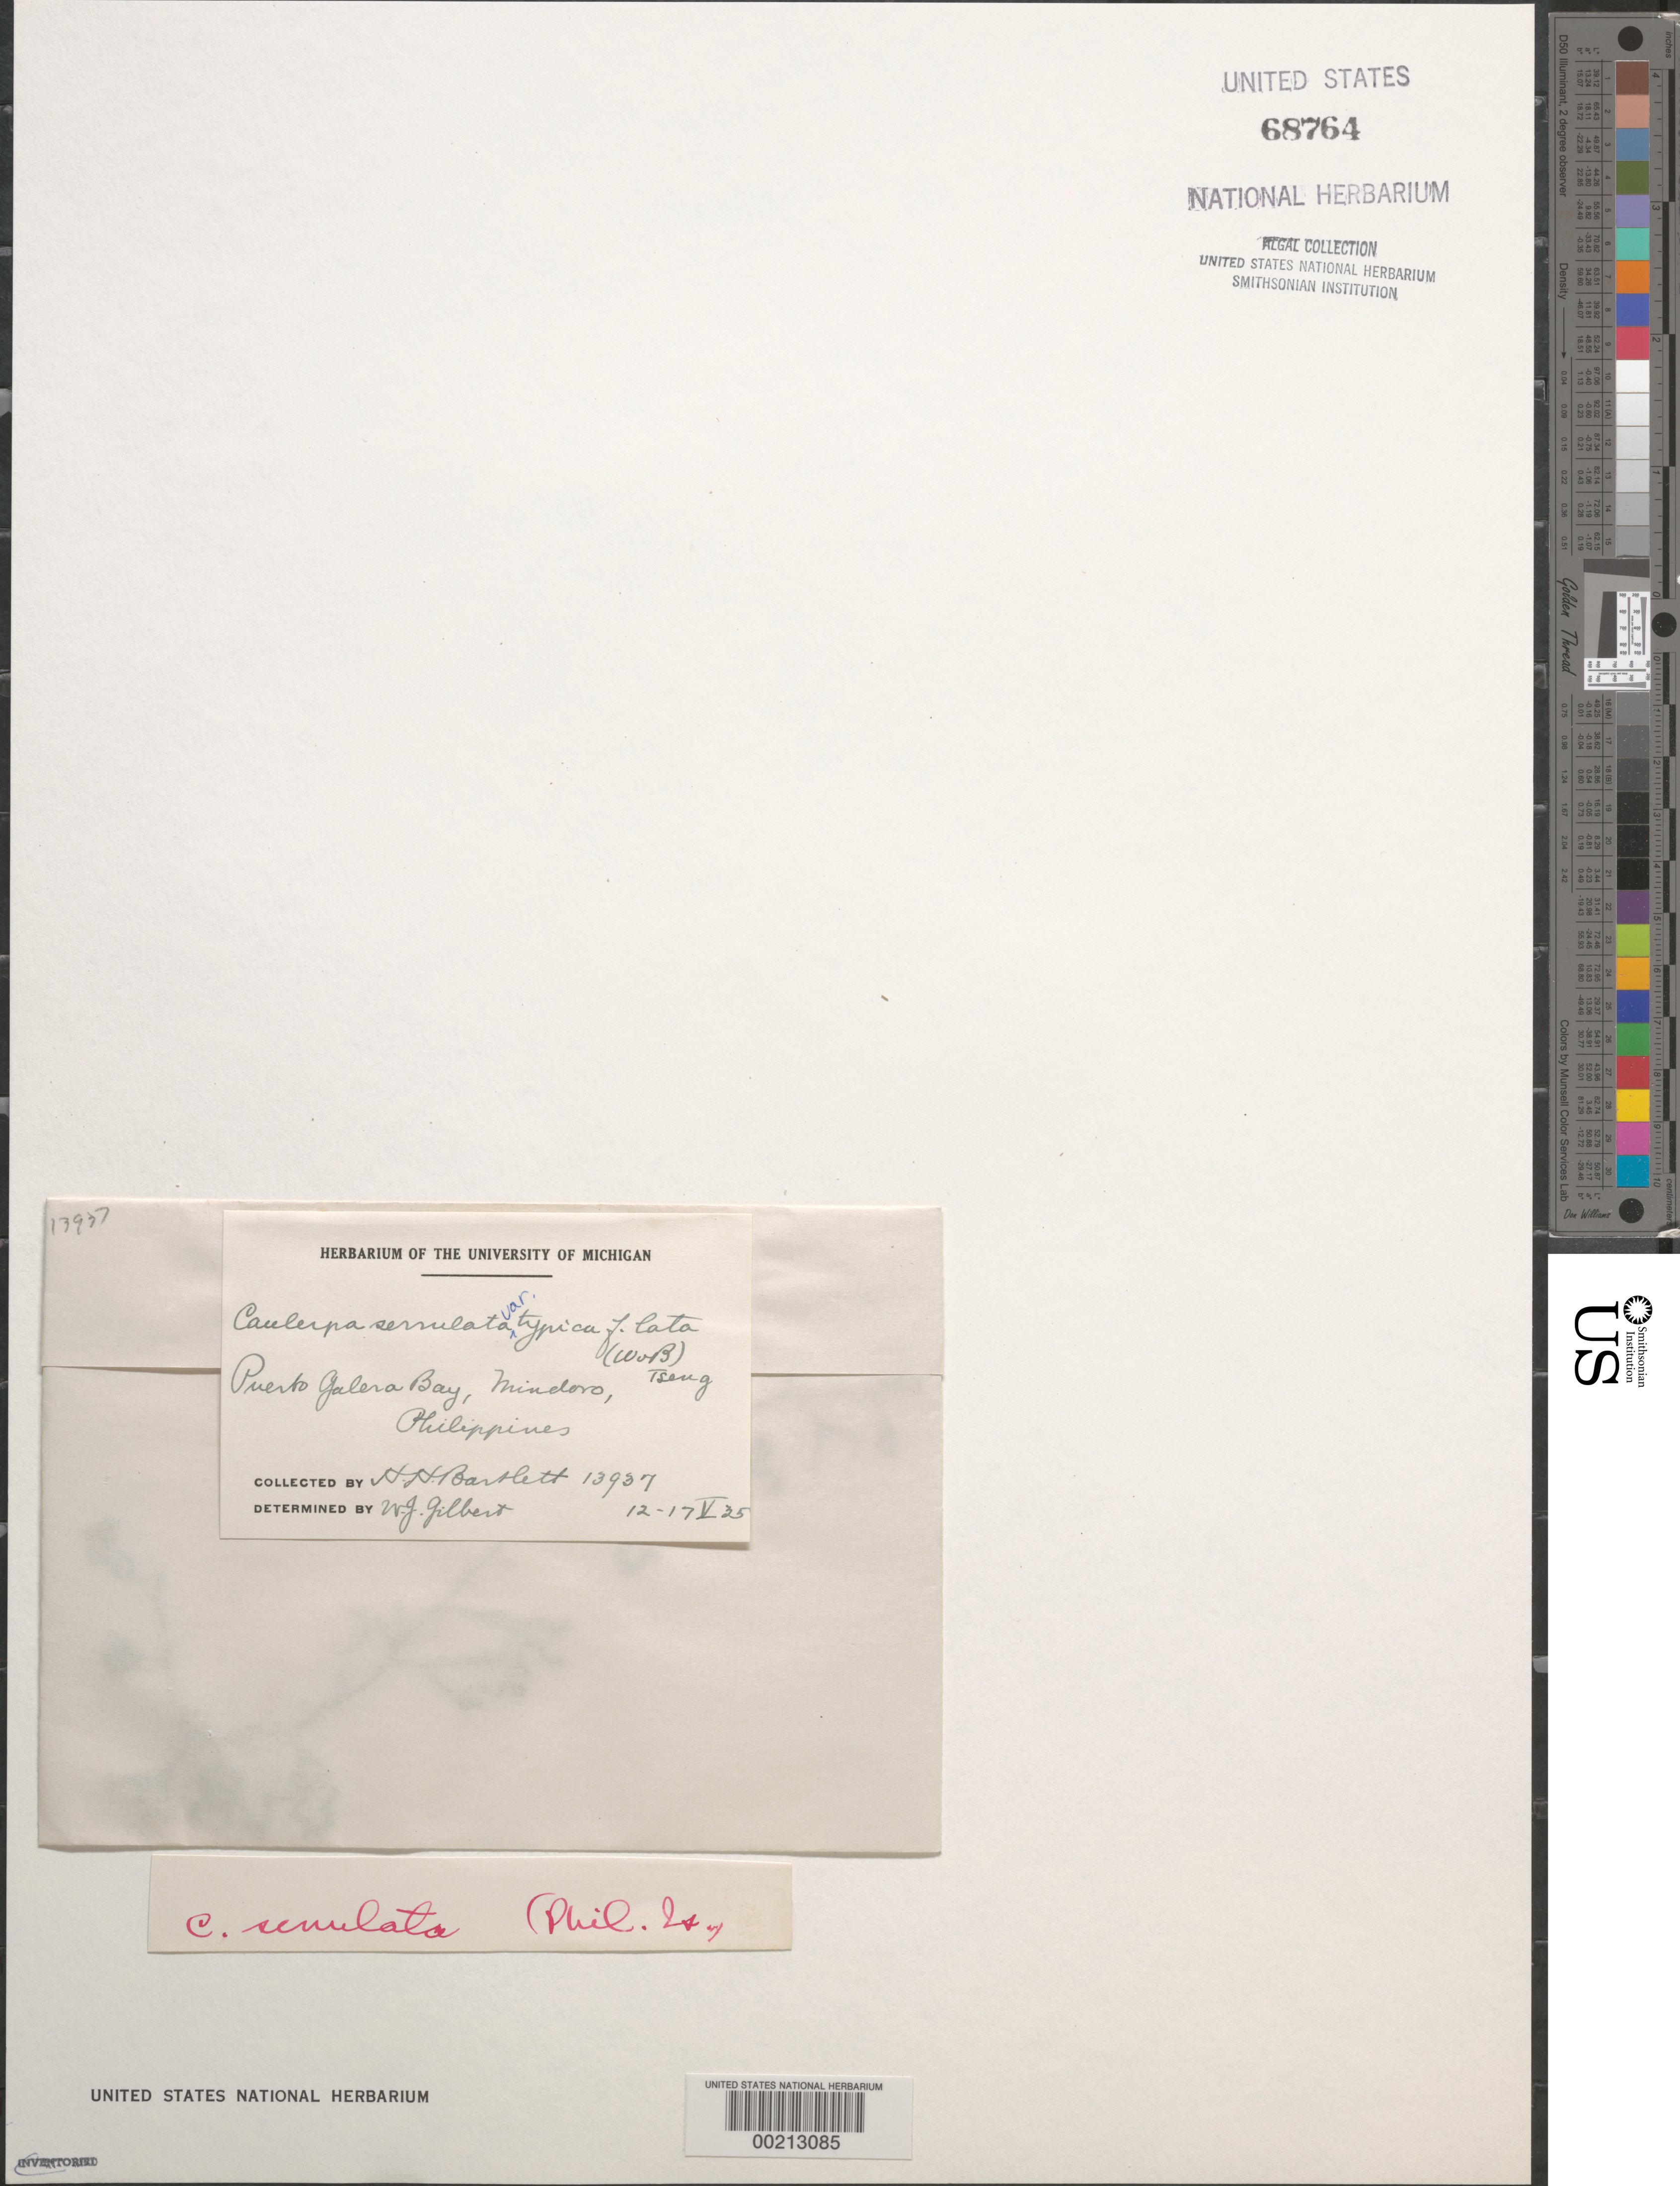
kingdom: Plantae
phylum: Chlorophyta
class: Ulvophyceae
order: Bryopsidales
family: Caulerpaceae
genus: Caulerpa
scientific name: Caulerpa serrulata var. typica forma lata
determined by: Gilbert, W. J.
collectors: H. H. Bartlett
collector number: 13937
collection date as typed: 12 May 1935 TO 17 May 1935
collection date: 1935-05-12/1935-05-17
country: Philippines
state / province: Mimaropa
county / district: Mindoro Oriental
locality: Puerto galera bay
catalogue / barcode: US 68764